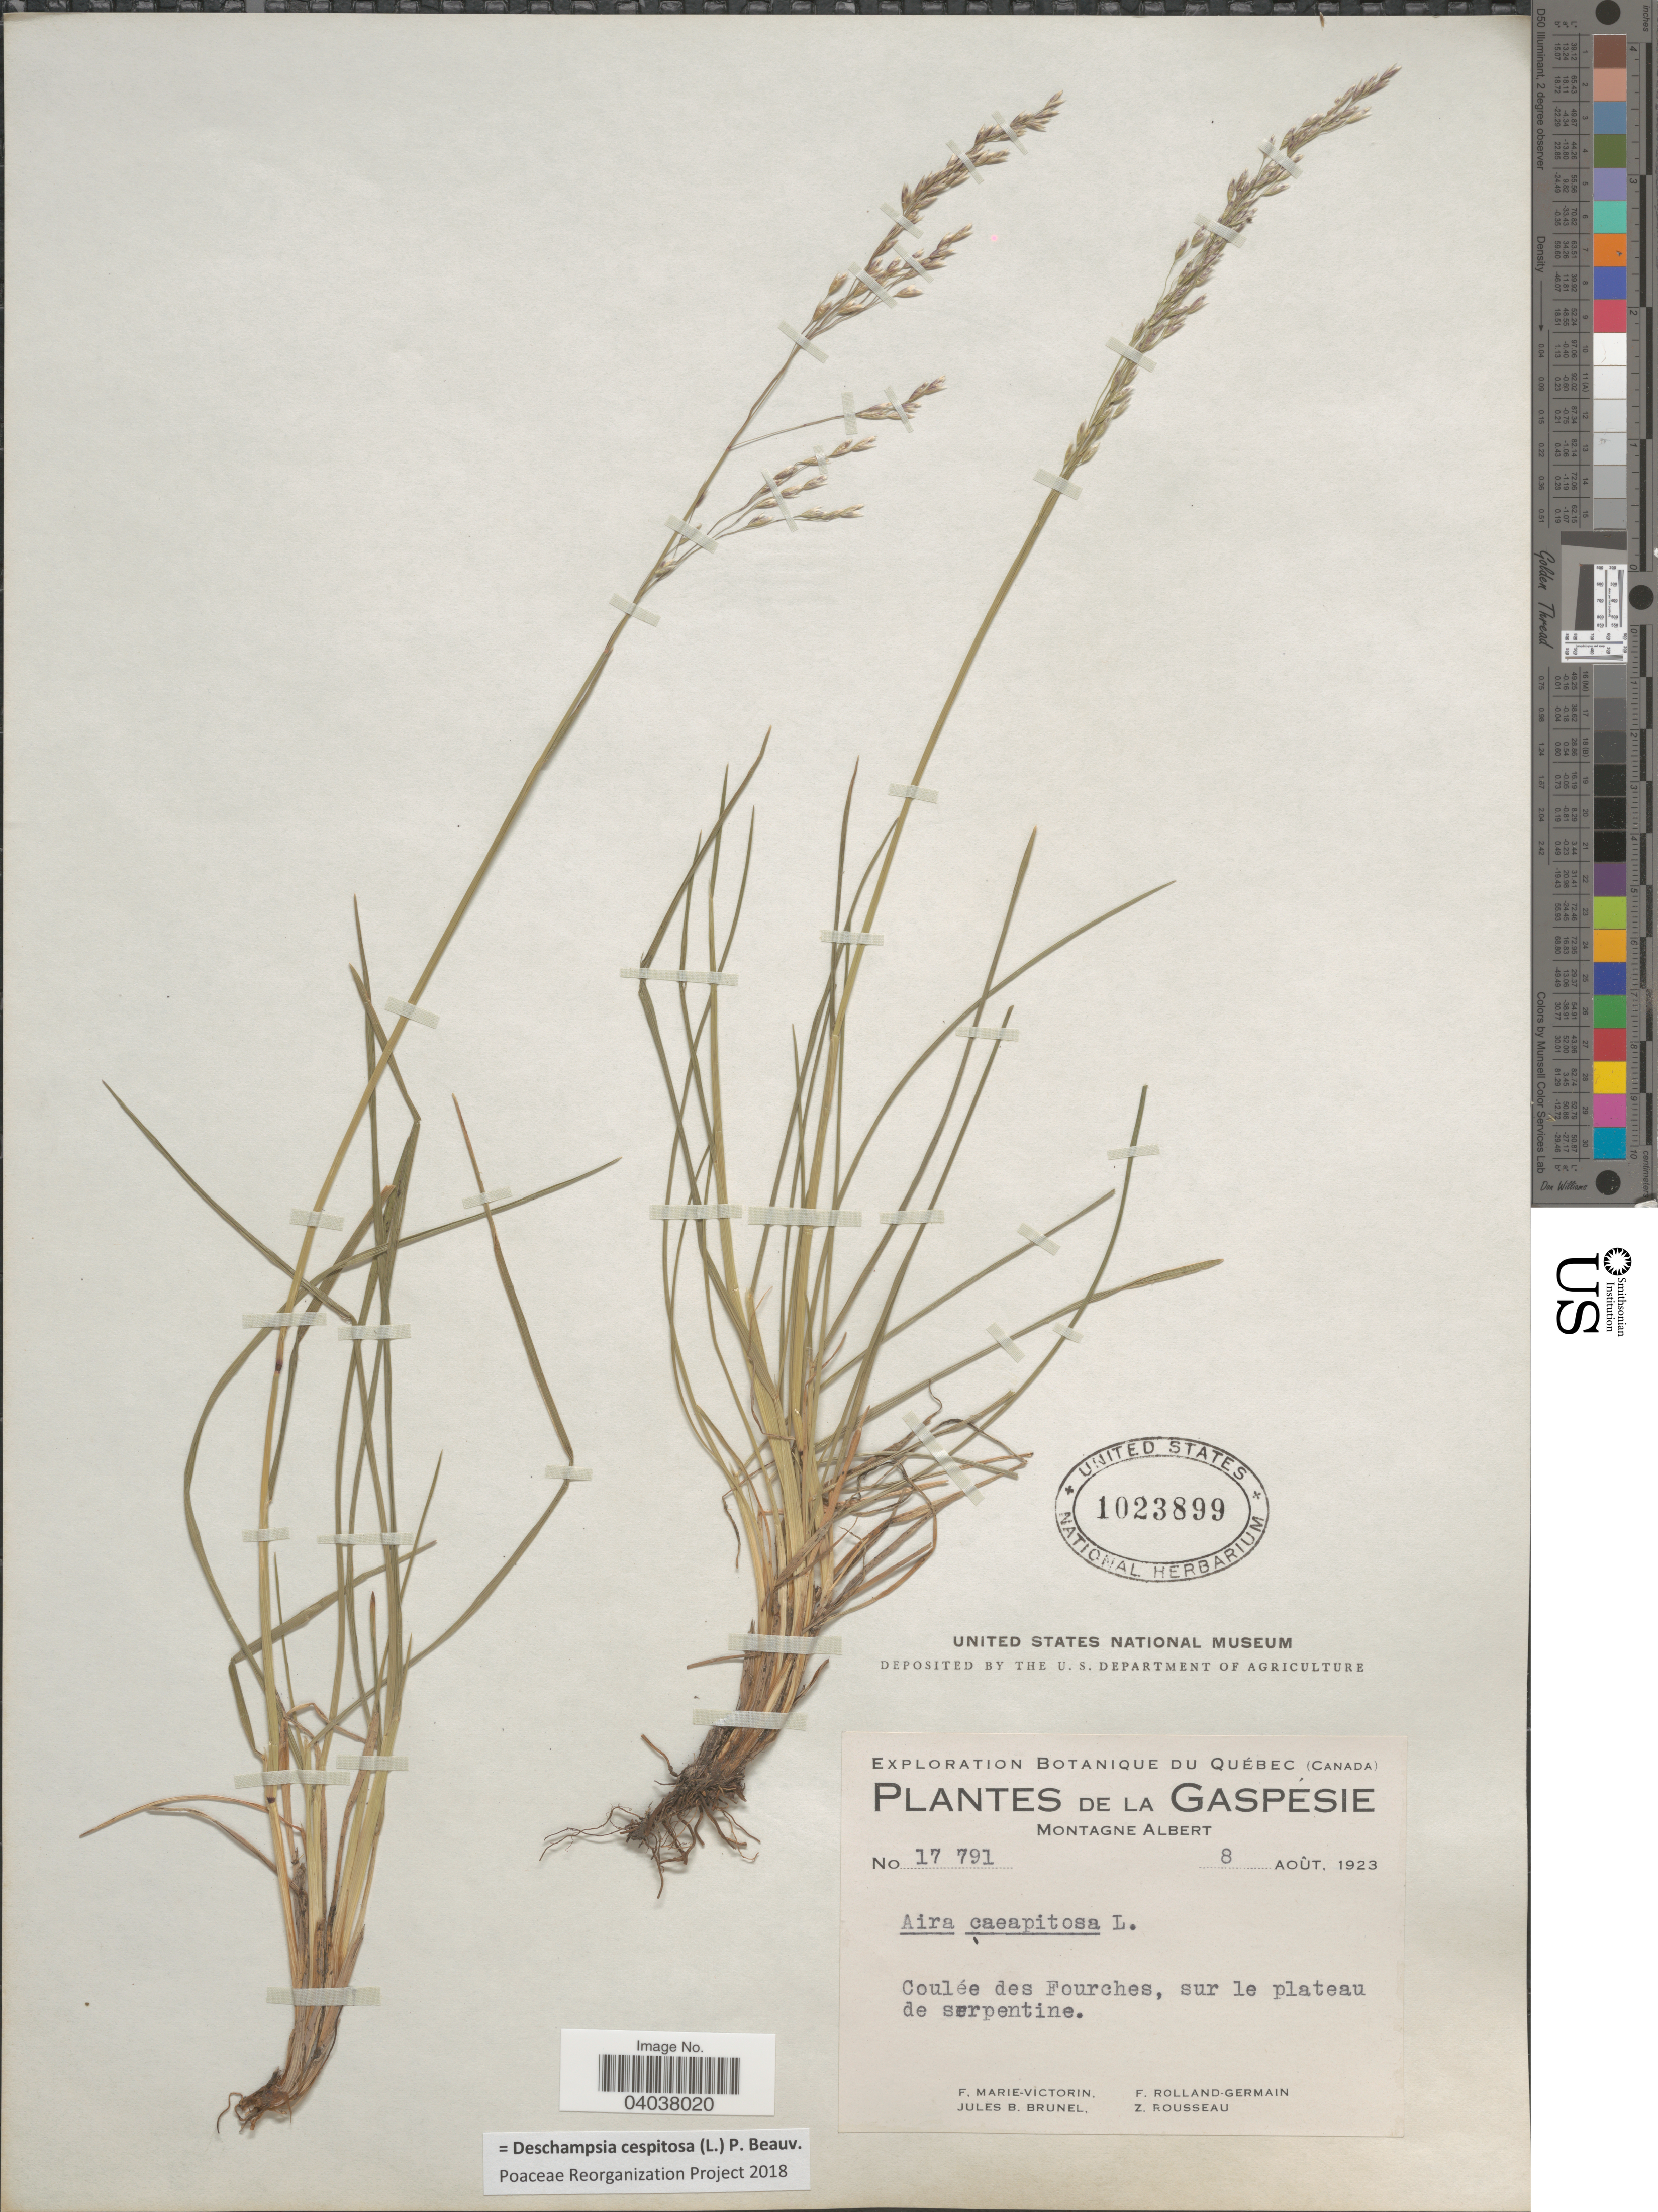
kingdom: Plantae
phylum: Tracheophyta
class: Liliopsida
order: Poales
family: Poaceae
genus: Deschampsia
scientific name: Deschampsia cespitosa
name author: (L.) P. Beauv.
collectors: F. Marie-Victorin, Rolland-Germain, J. Brunel & Z. Rousseau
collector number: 17791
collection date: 1923-08-08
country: Canada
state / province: Quebec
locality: La Gaspésie. Montagne Albert. Coulée des Fourches.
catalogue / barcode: US 1023899